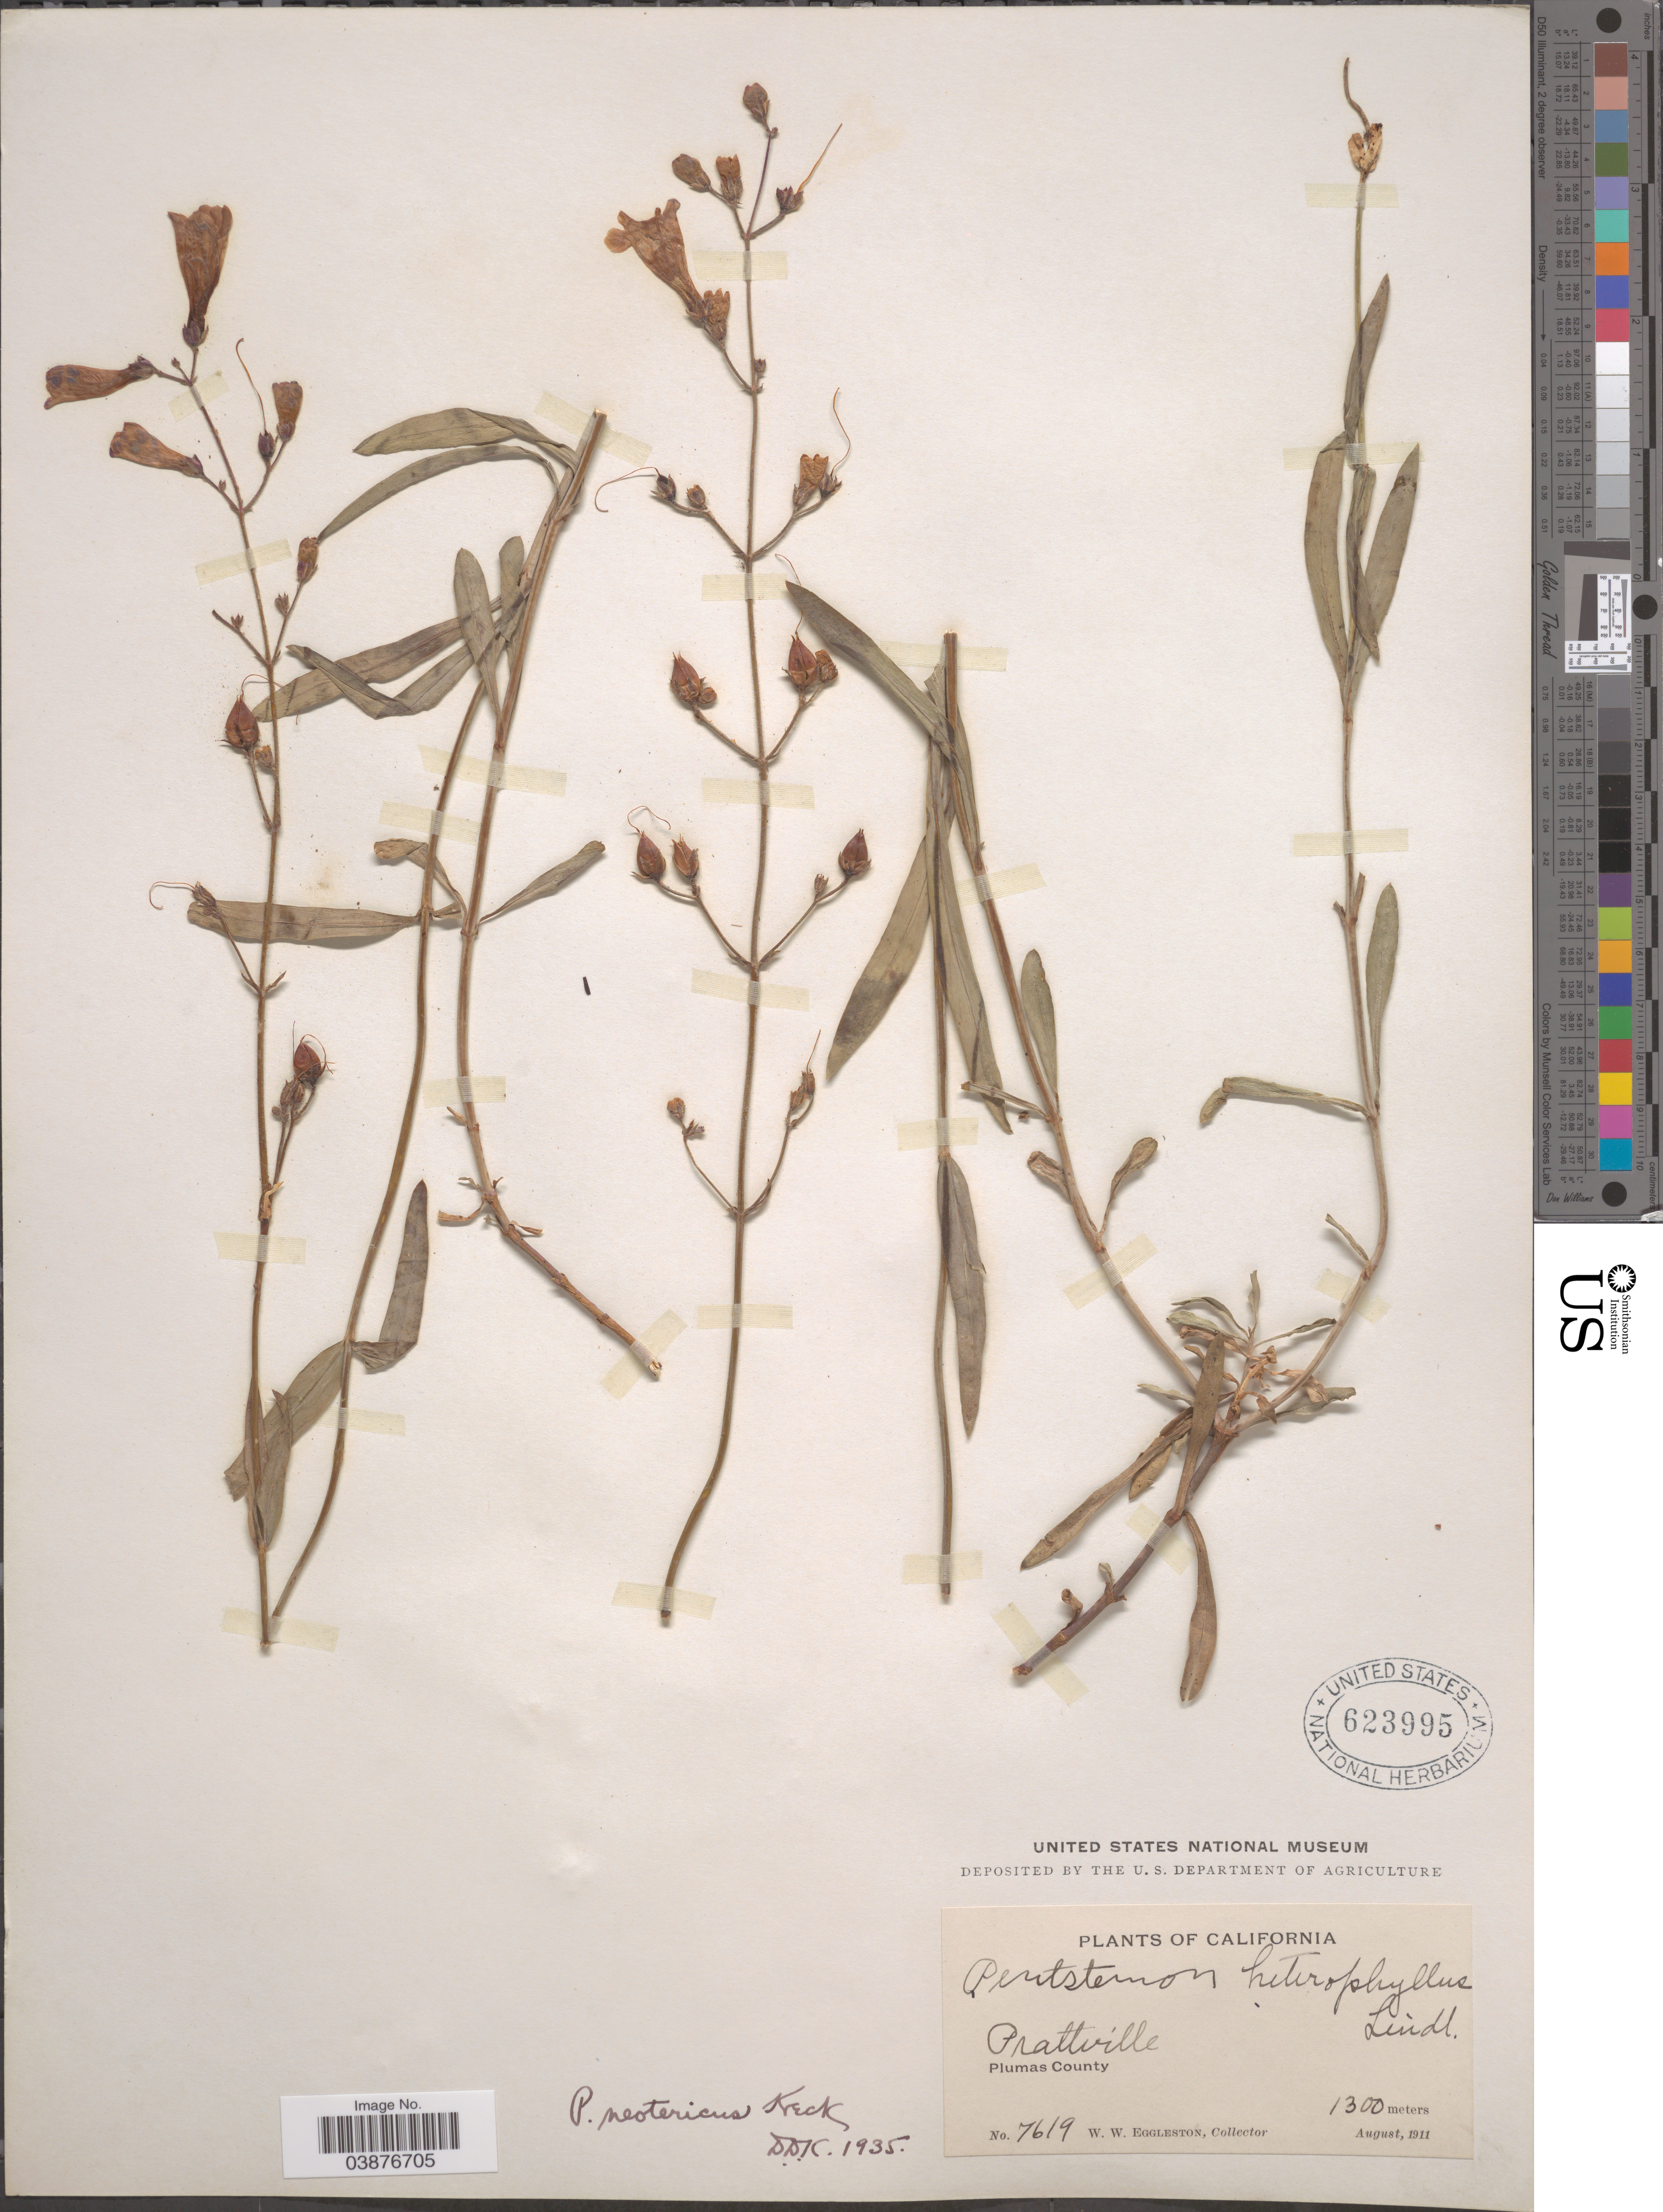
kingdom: Plantae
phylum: Tracheophyta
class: Magnoliopsida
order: Lamiales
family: Plantaginaceae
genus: Penstemon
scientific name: Penstemon neotericus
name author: D.D. Keck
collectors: W. W. Eggleston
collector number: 7619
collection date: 1911-08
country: United States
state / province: California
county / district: Plumas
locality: Prattville, Plumas County.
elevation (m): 1300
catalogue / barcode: US 623995